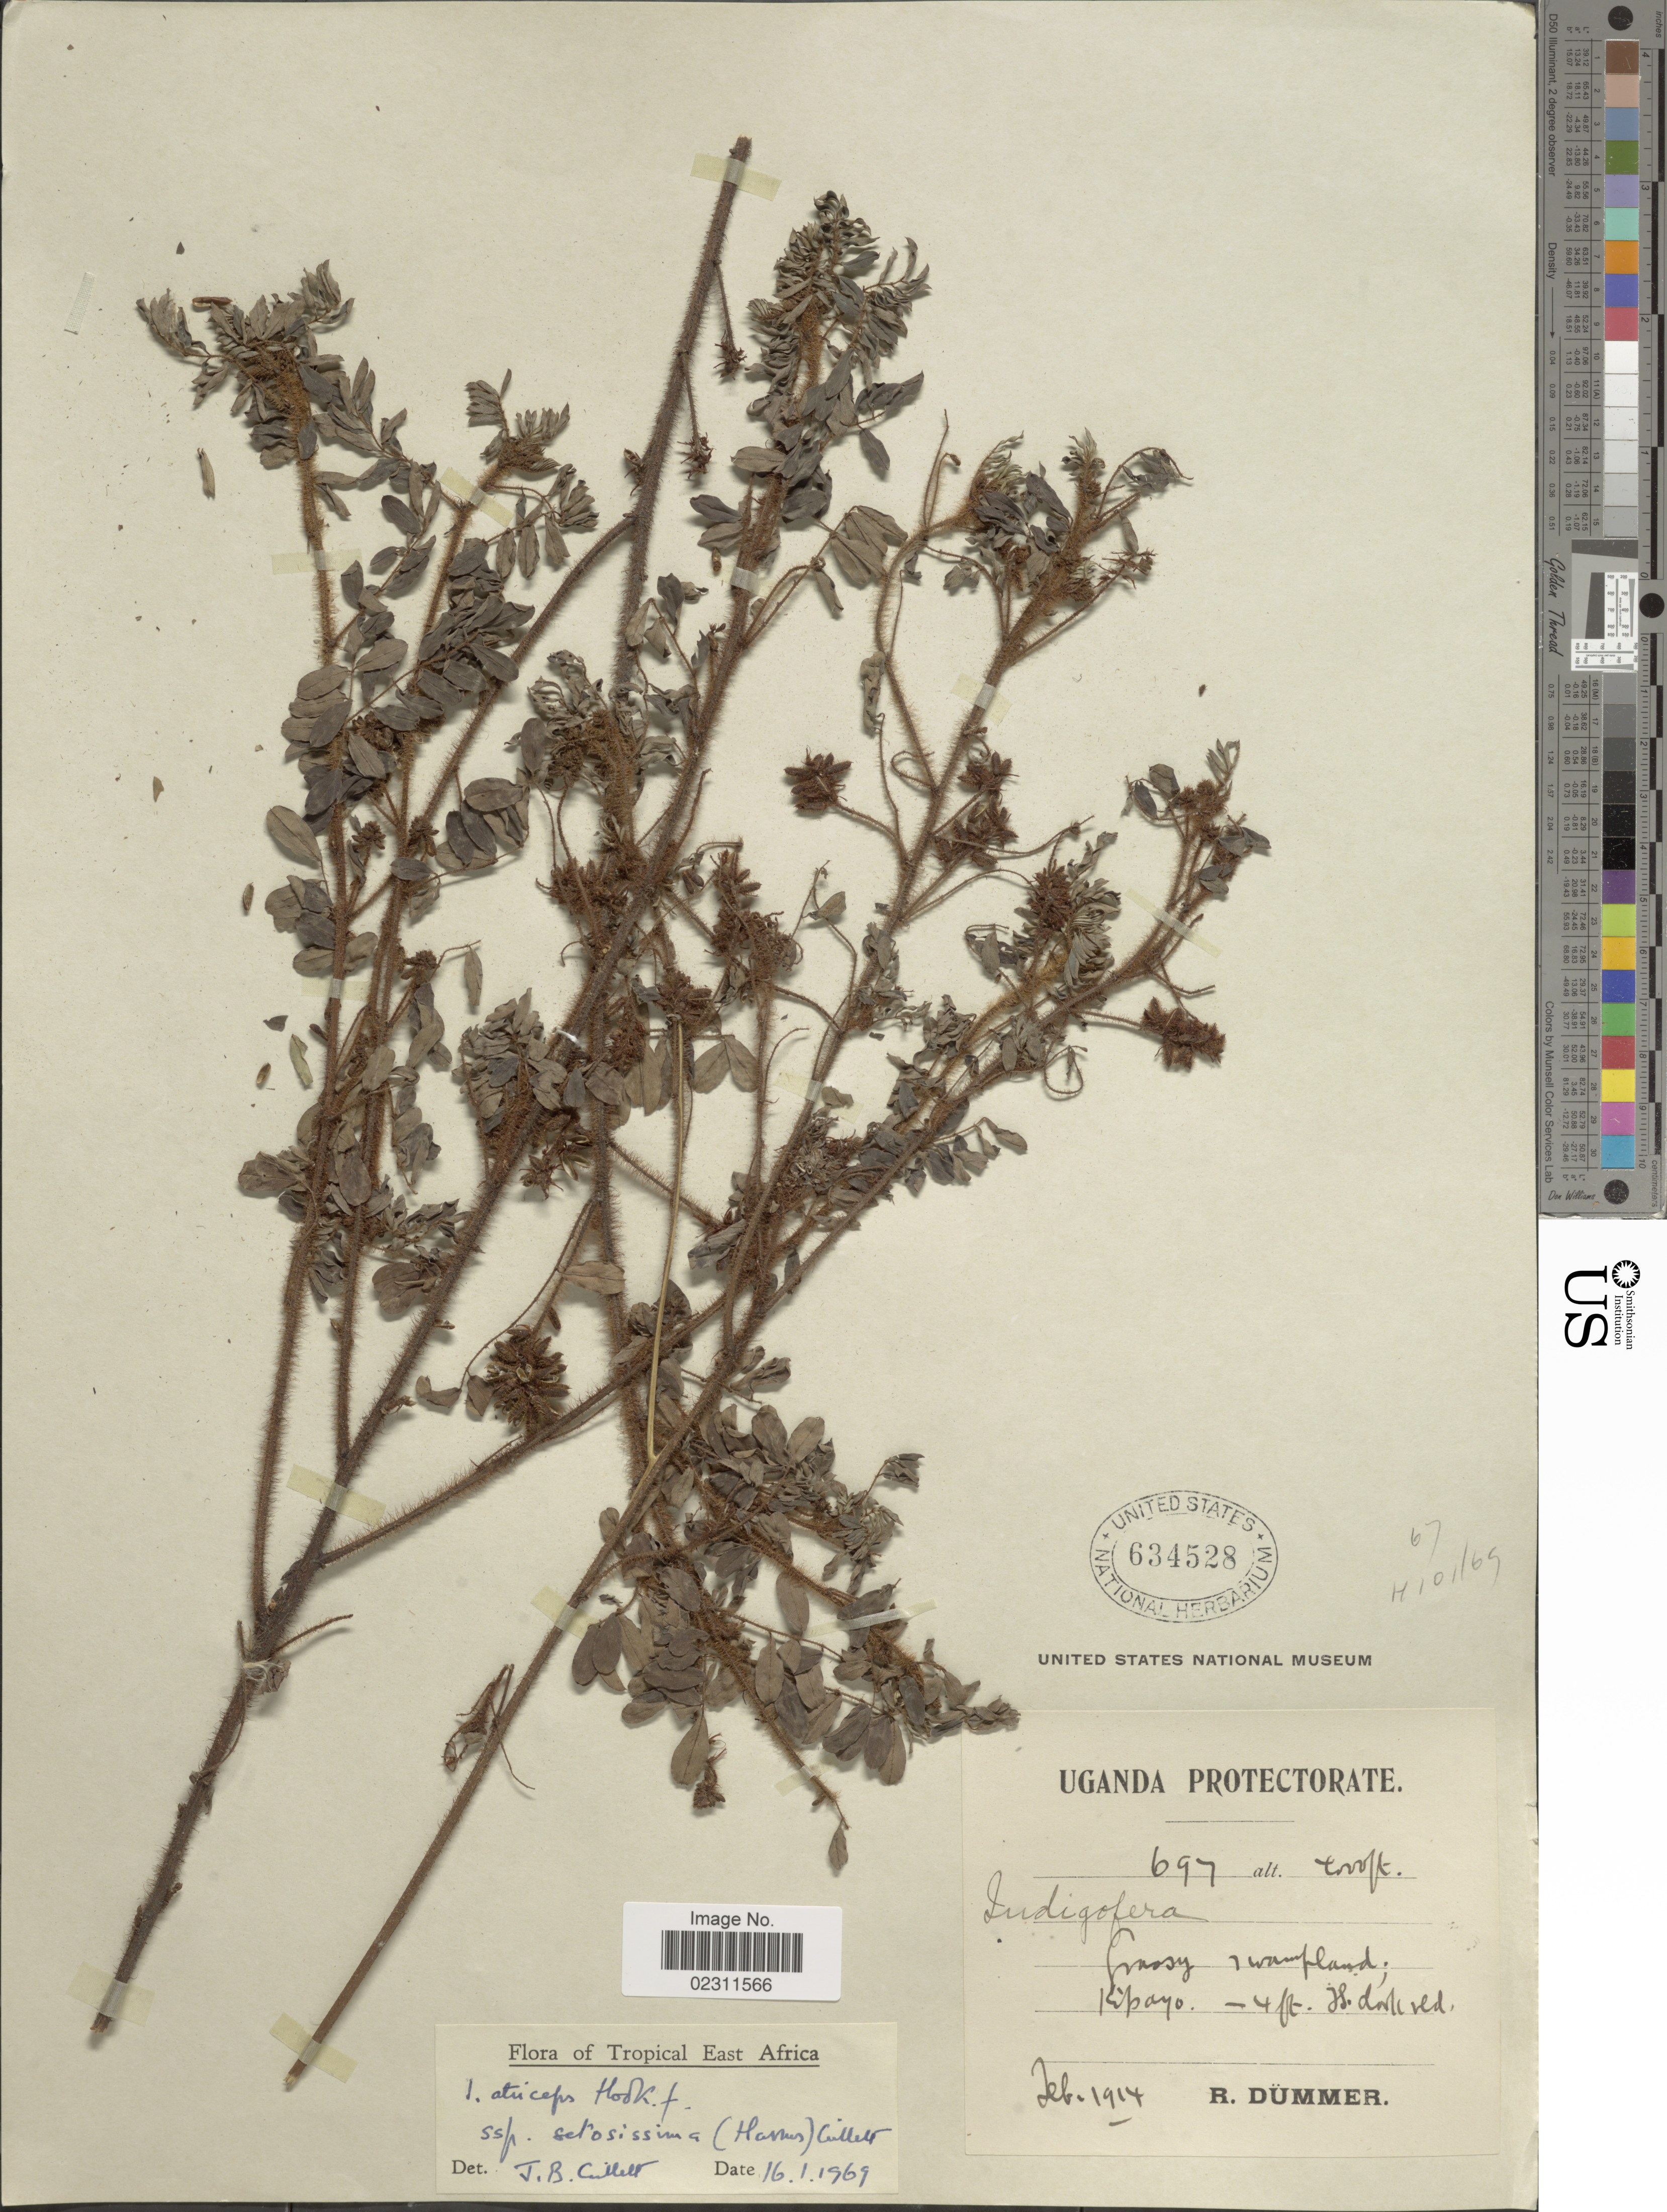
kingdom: Plantae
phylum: Tracheophyta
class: Magnoliopsida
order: Fabales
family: Fabaceae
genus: Indigofera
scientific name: Indigofera atriceps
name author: Hook. f.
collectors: R. A. Dümmer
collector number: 697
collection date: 1914-02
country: Uganda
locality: Uganda Protectorate, KIbayo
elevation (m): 1219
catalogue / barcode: US 634528